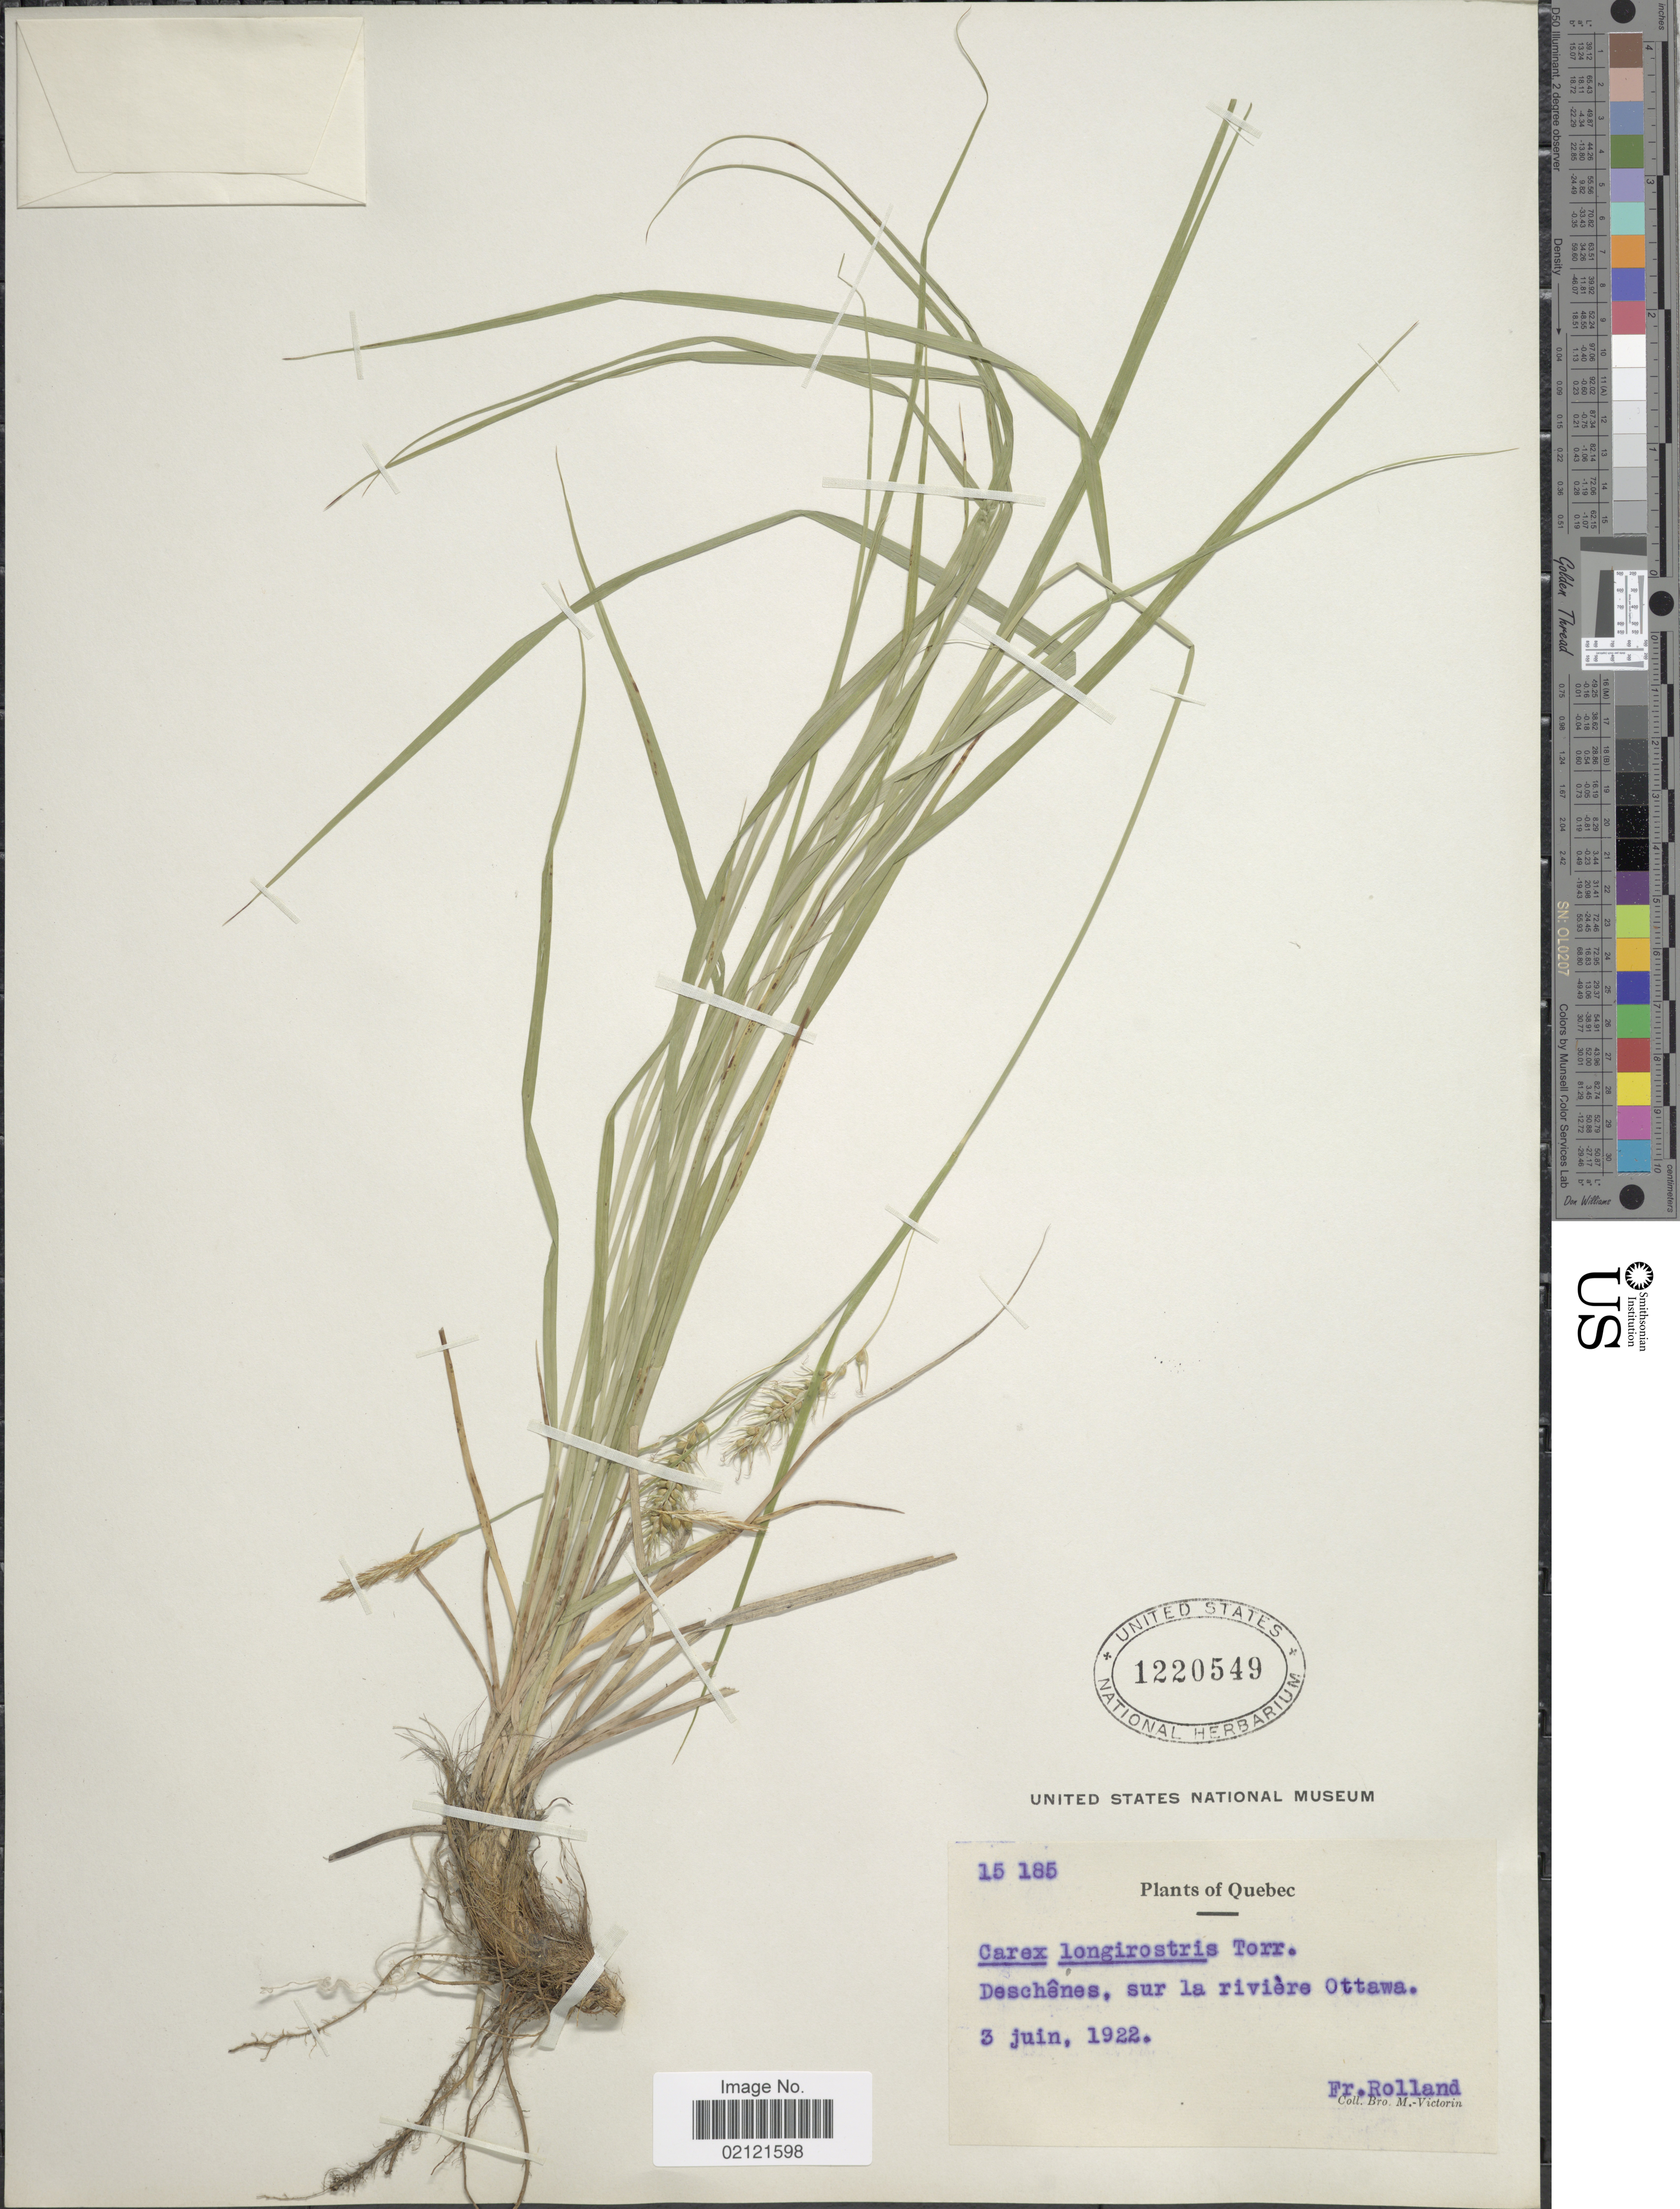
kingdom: Plantae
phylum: Tracheophyta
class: Liliopsida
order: Poales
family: Cyperaceae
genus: Carex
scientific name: Carex sprengelii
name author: Dewey ex Spreng.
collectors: Fr. Marie-Victorin & B. Rolland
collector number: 15185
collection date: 1922-06-03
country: Canada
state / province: Quebec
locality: Deschenes, sur la riviere Ottawa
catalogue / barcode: US 1220549